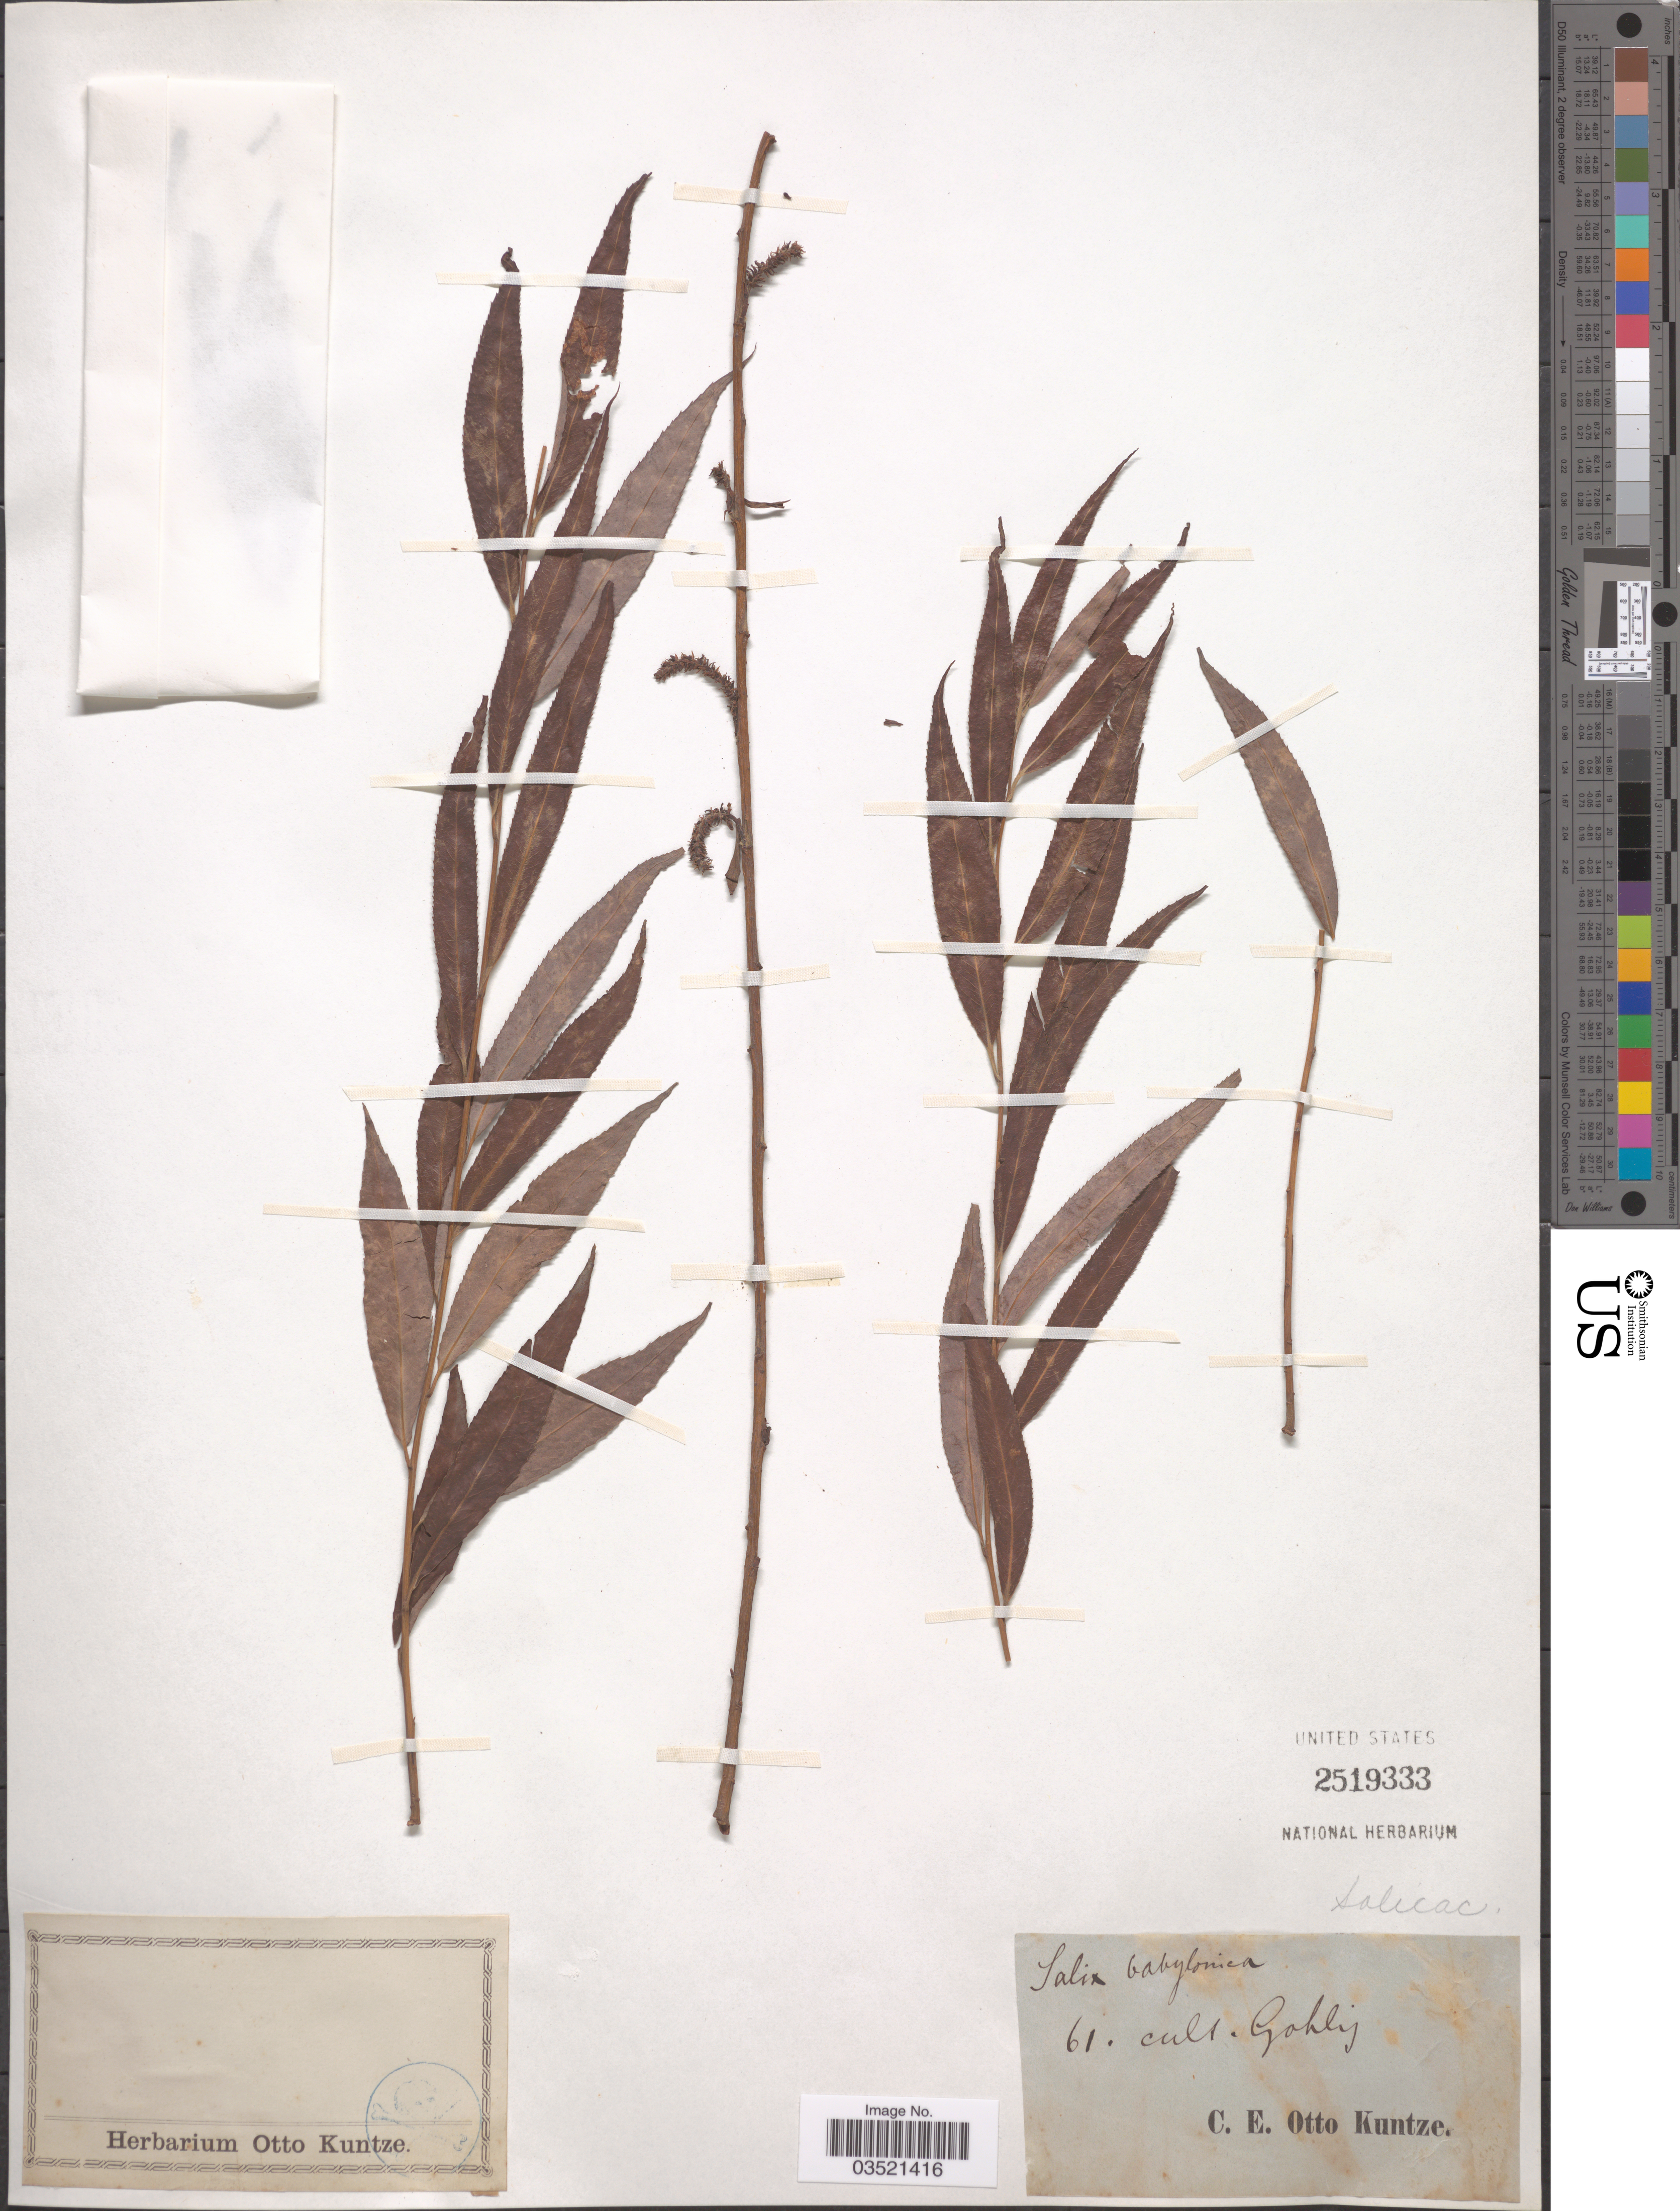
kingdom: Plantae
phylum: Tracheophyta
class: Magnoliopsida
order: Malpighiales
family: Salicaceae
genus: Salix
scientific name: Salix babylonica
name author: L.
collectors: C.E.O. Kuntze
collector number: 61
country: Germany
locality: Gohliz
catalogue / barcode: US 2519333